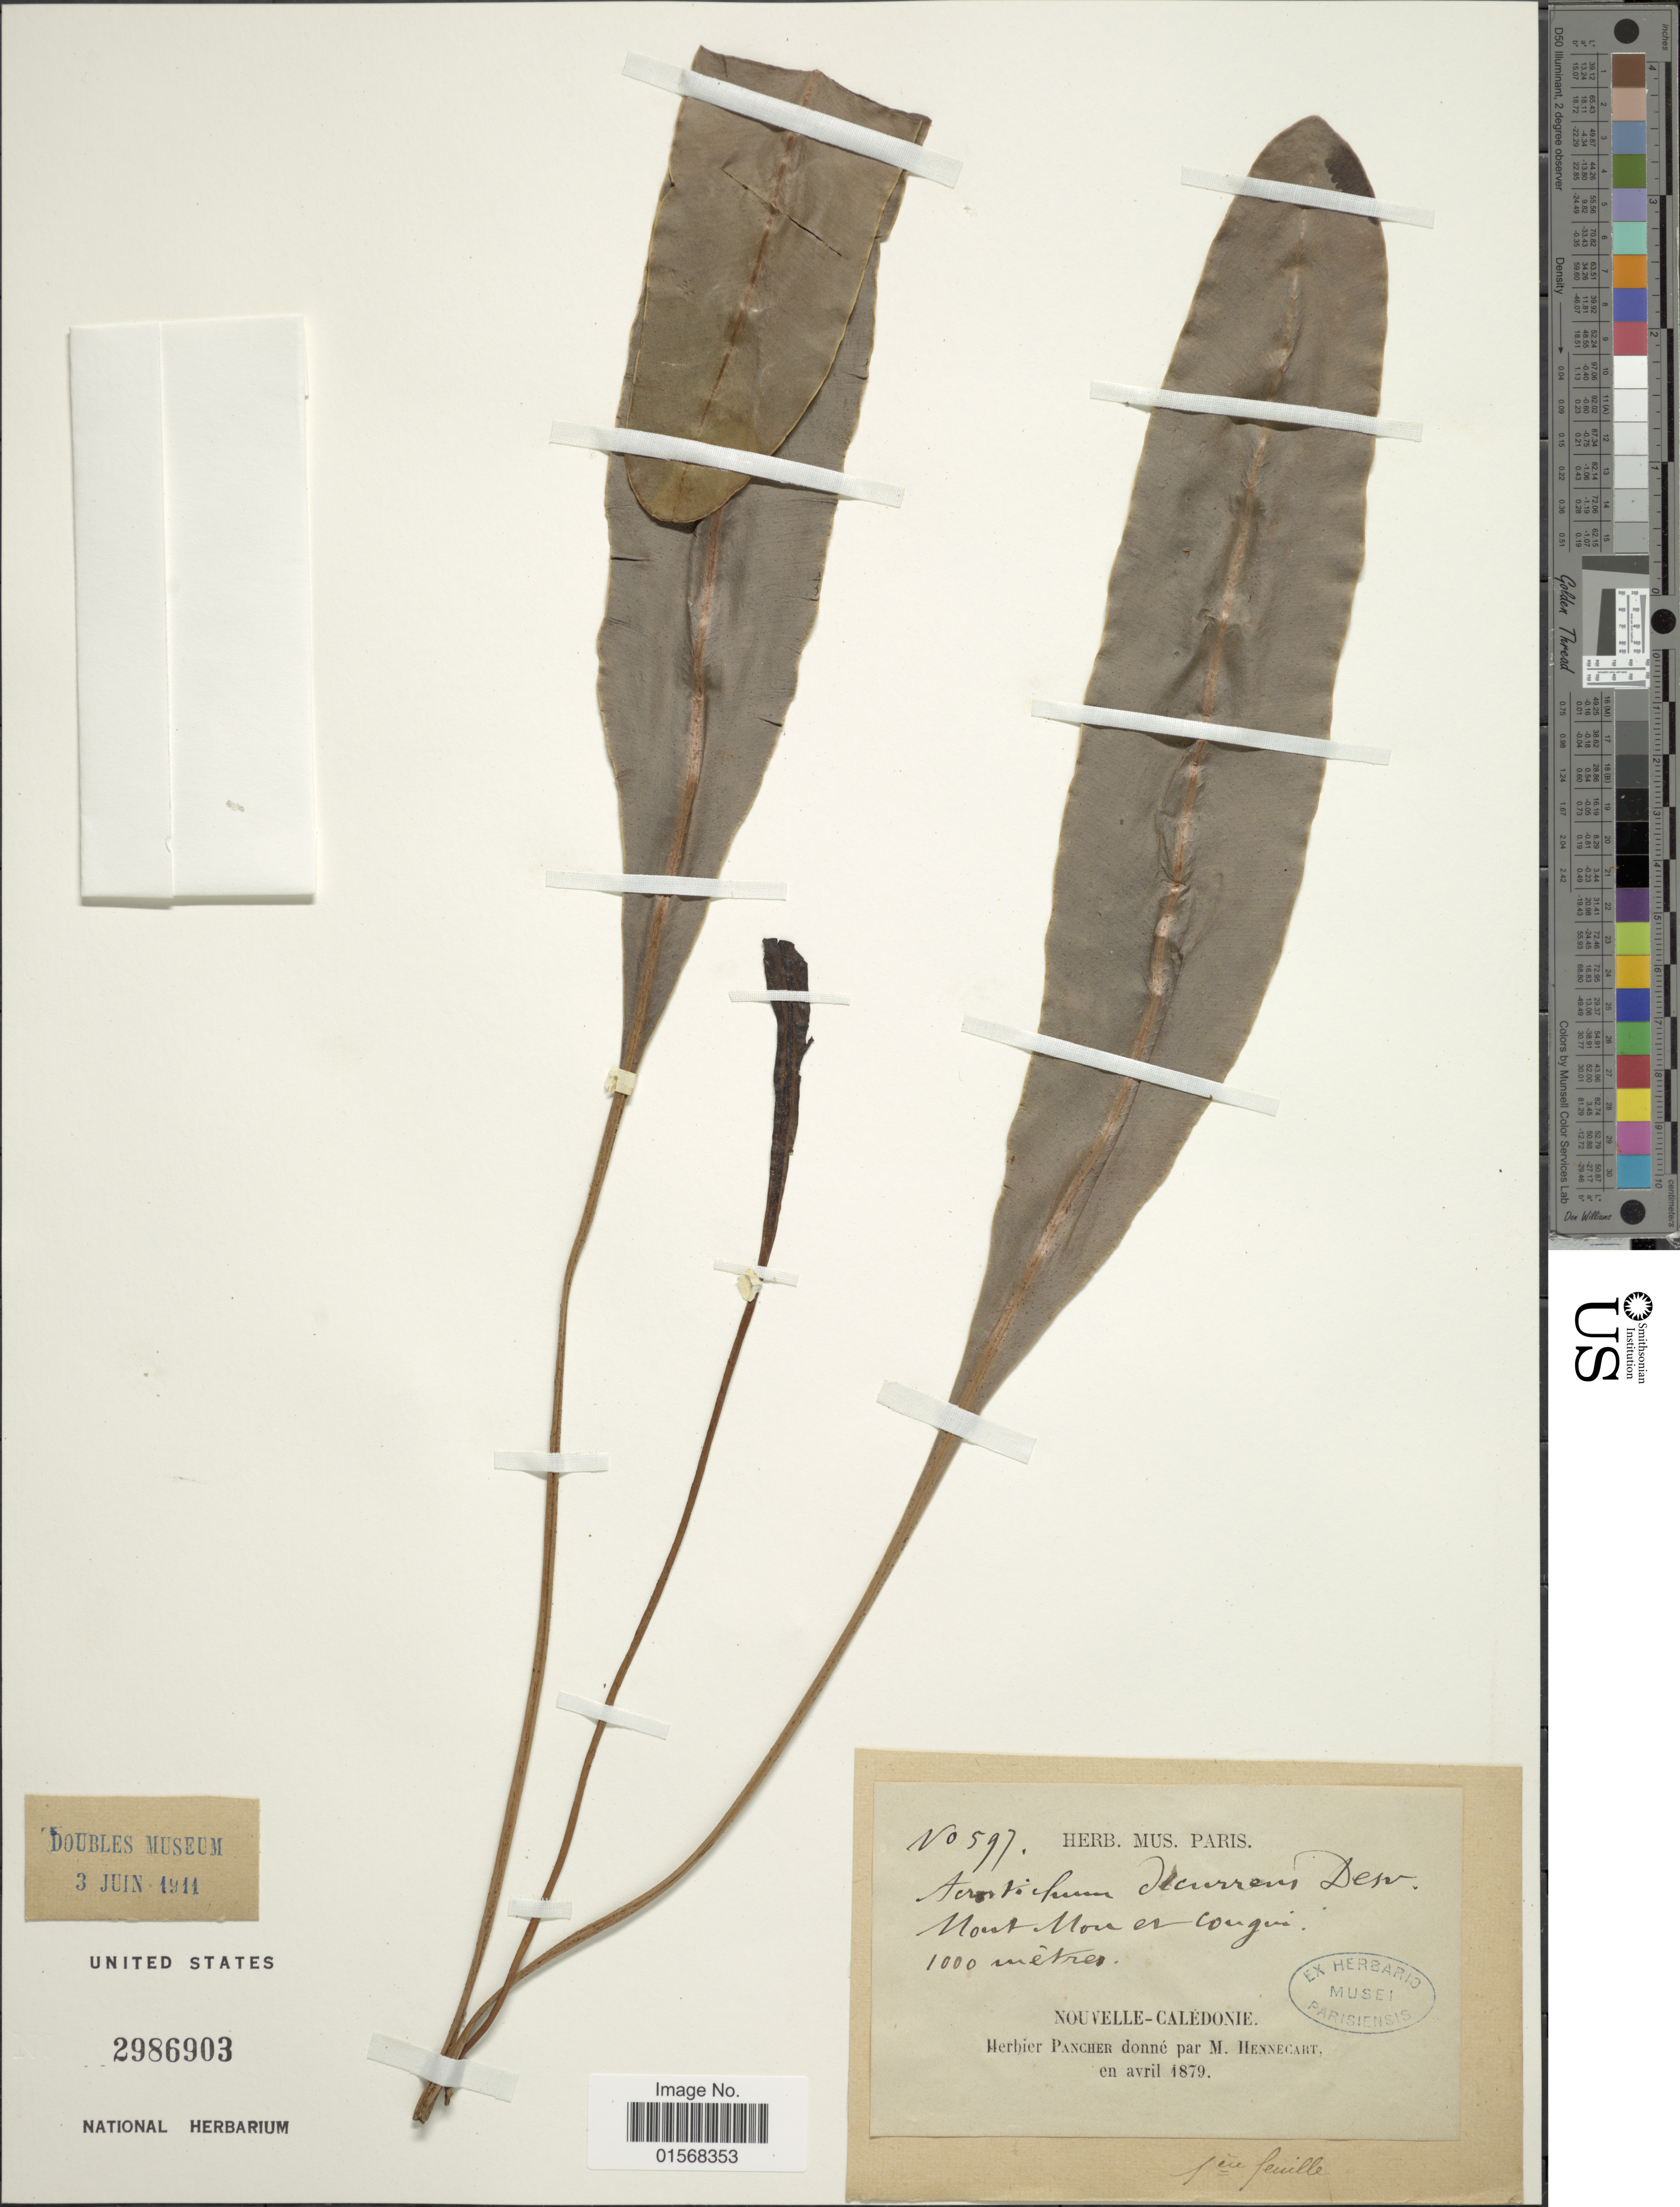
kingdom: Plantae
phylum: Tracheophyta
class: Polypodiopsida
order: Polypodiales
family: Dryopteridaceae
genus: Elaphoglossum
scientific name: Elaphoglossum decurrens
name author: (Desv.) T. Moore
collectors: M. Hennecart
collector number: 597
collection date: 1879-04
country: New Caledonia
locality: Mont Mou en Cougin. [interpreted]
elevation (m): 1000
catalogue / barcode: US 2986903